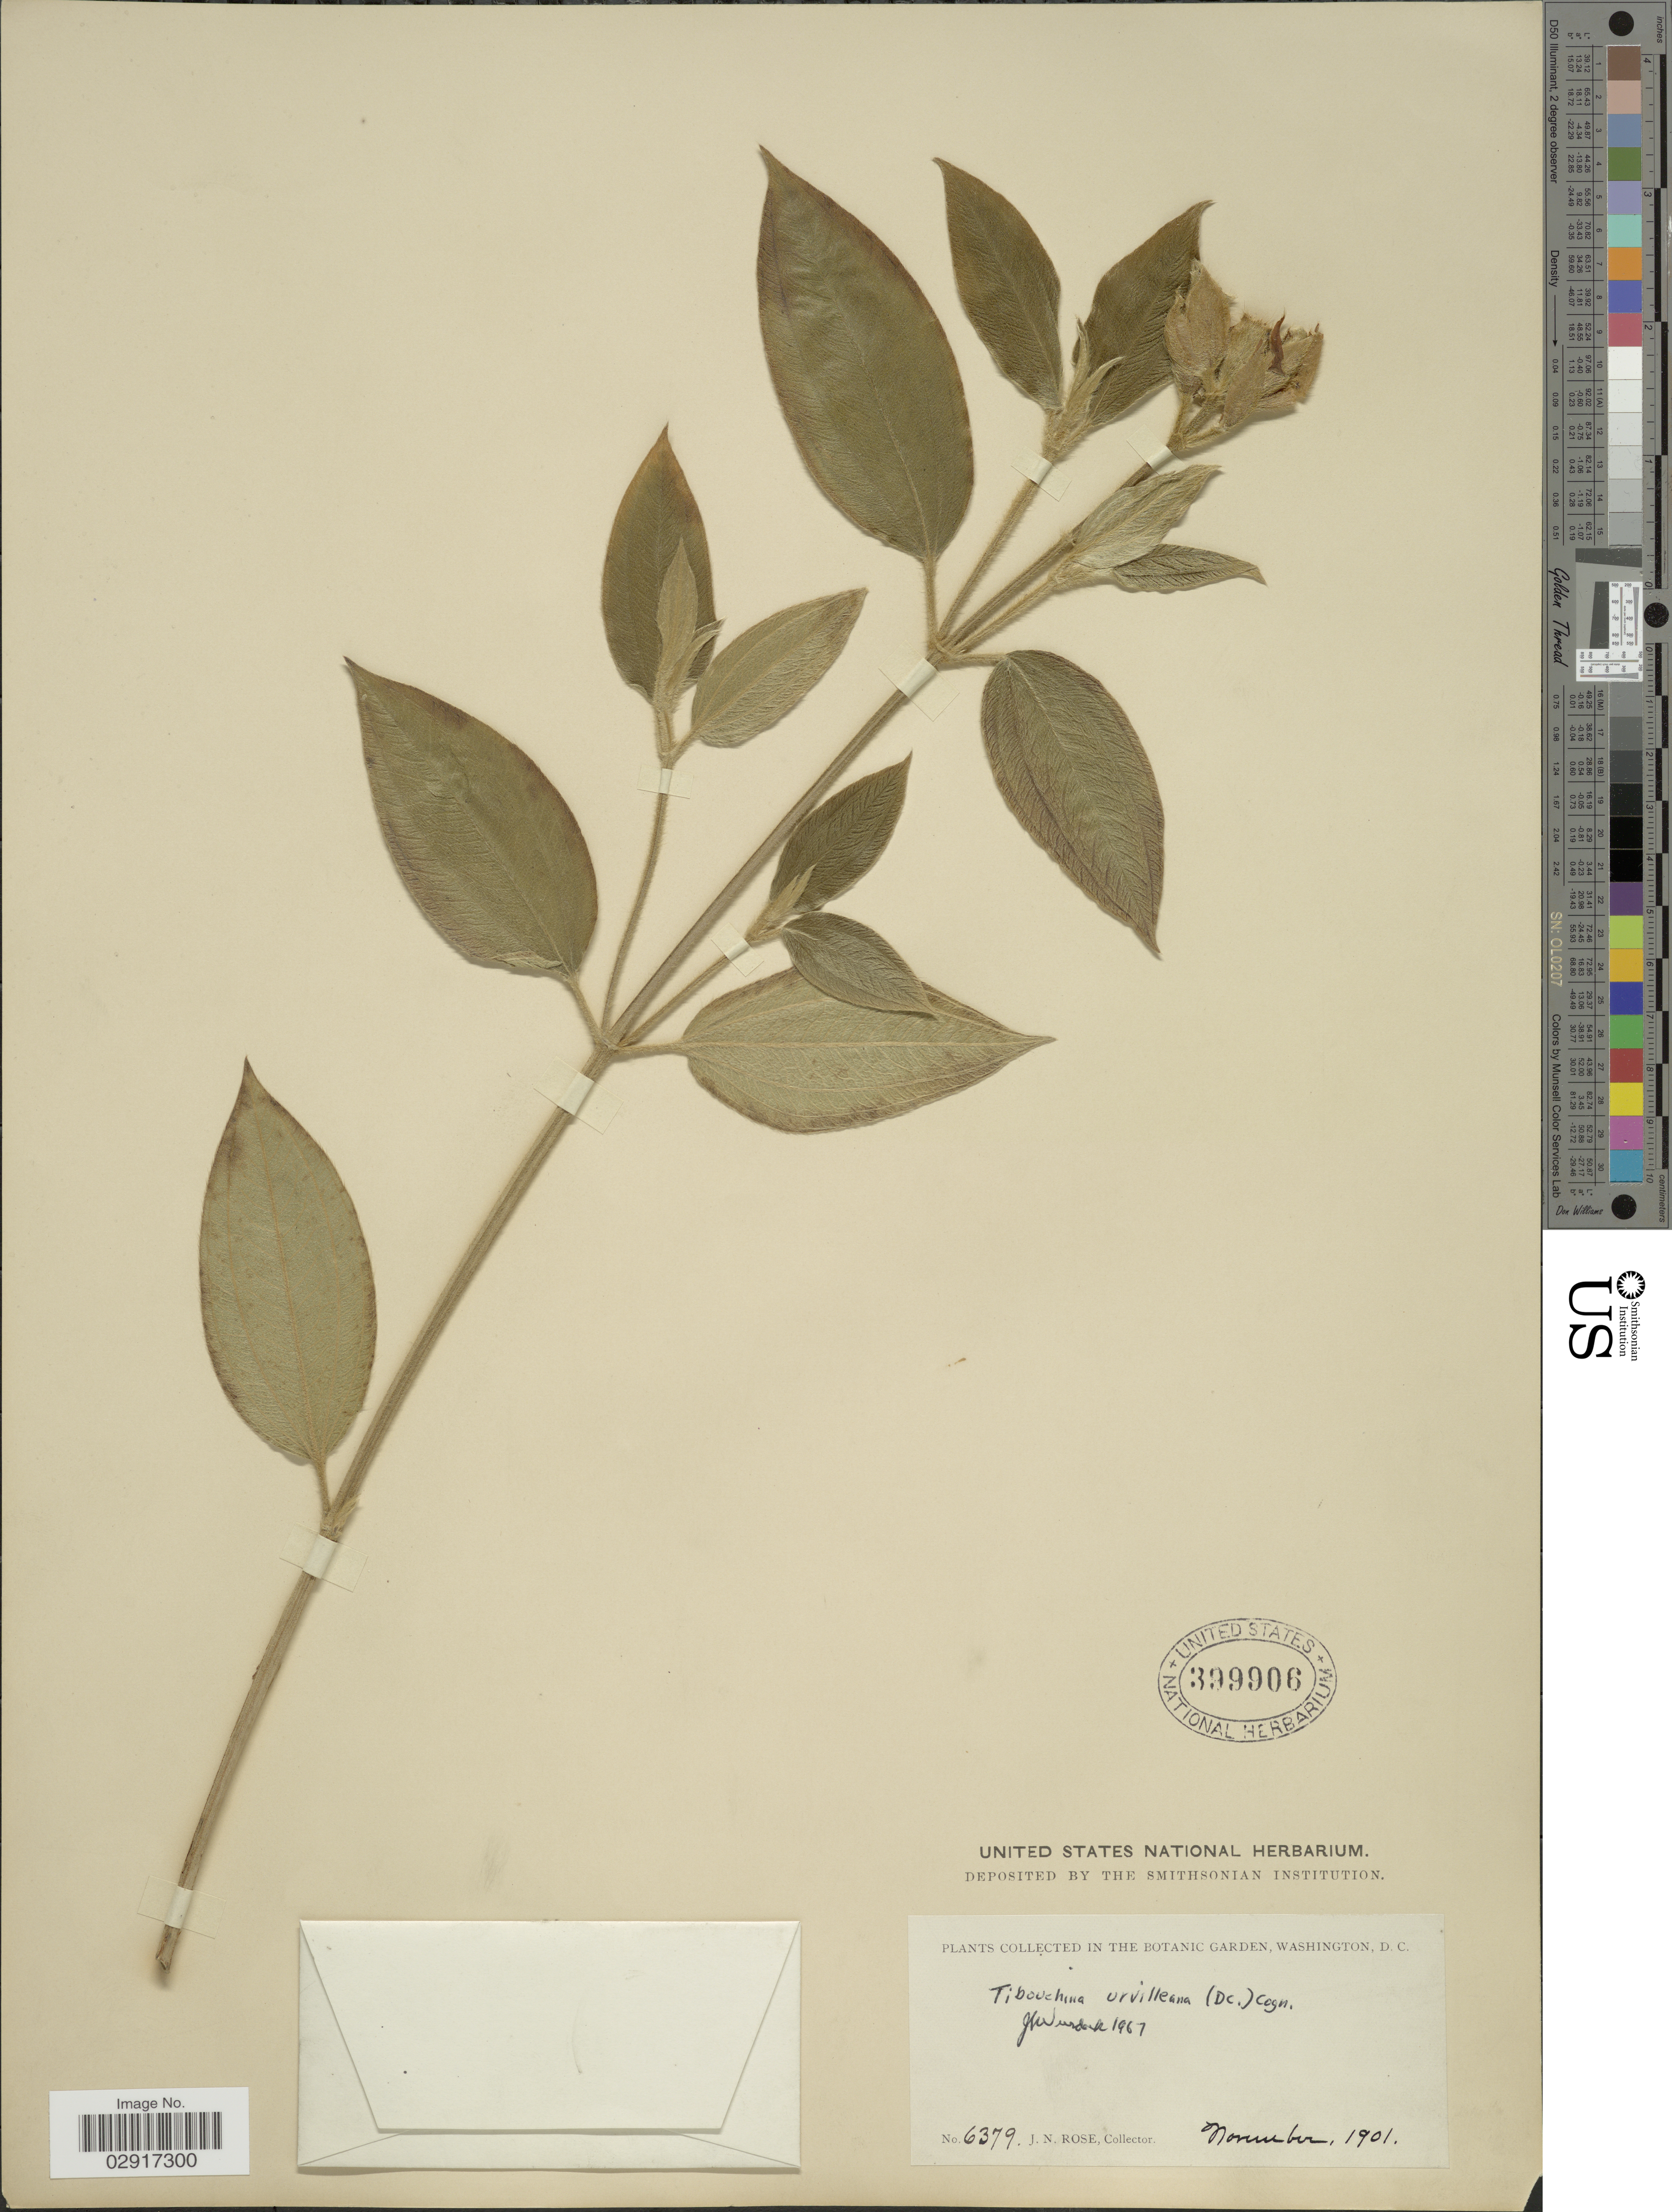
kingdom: Plantae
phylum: Tracheophyta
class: Magnoliopsida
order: Myrtales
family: Melastomataceae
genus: Pleroma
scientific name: Pleroma urvilleanum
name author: (DC.) P.J.F. Guim. & Michelang.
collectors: J. N. Rose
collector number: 6379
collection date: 1901-11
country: United States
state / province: Washington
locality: The Botanic Garden.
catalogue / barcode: US 399906